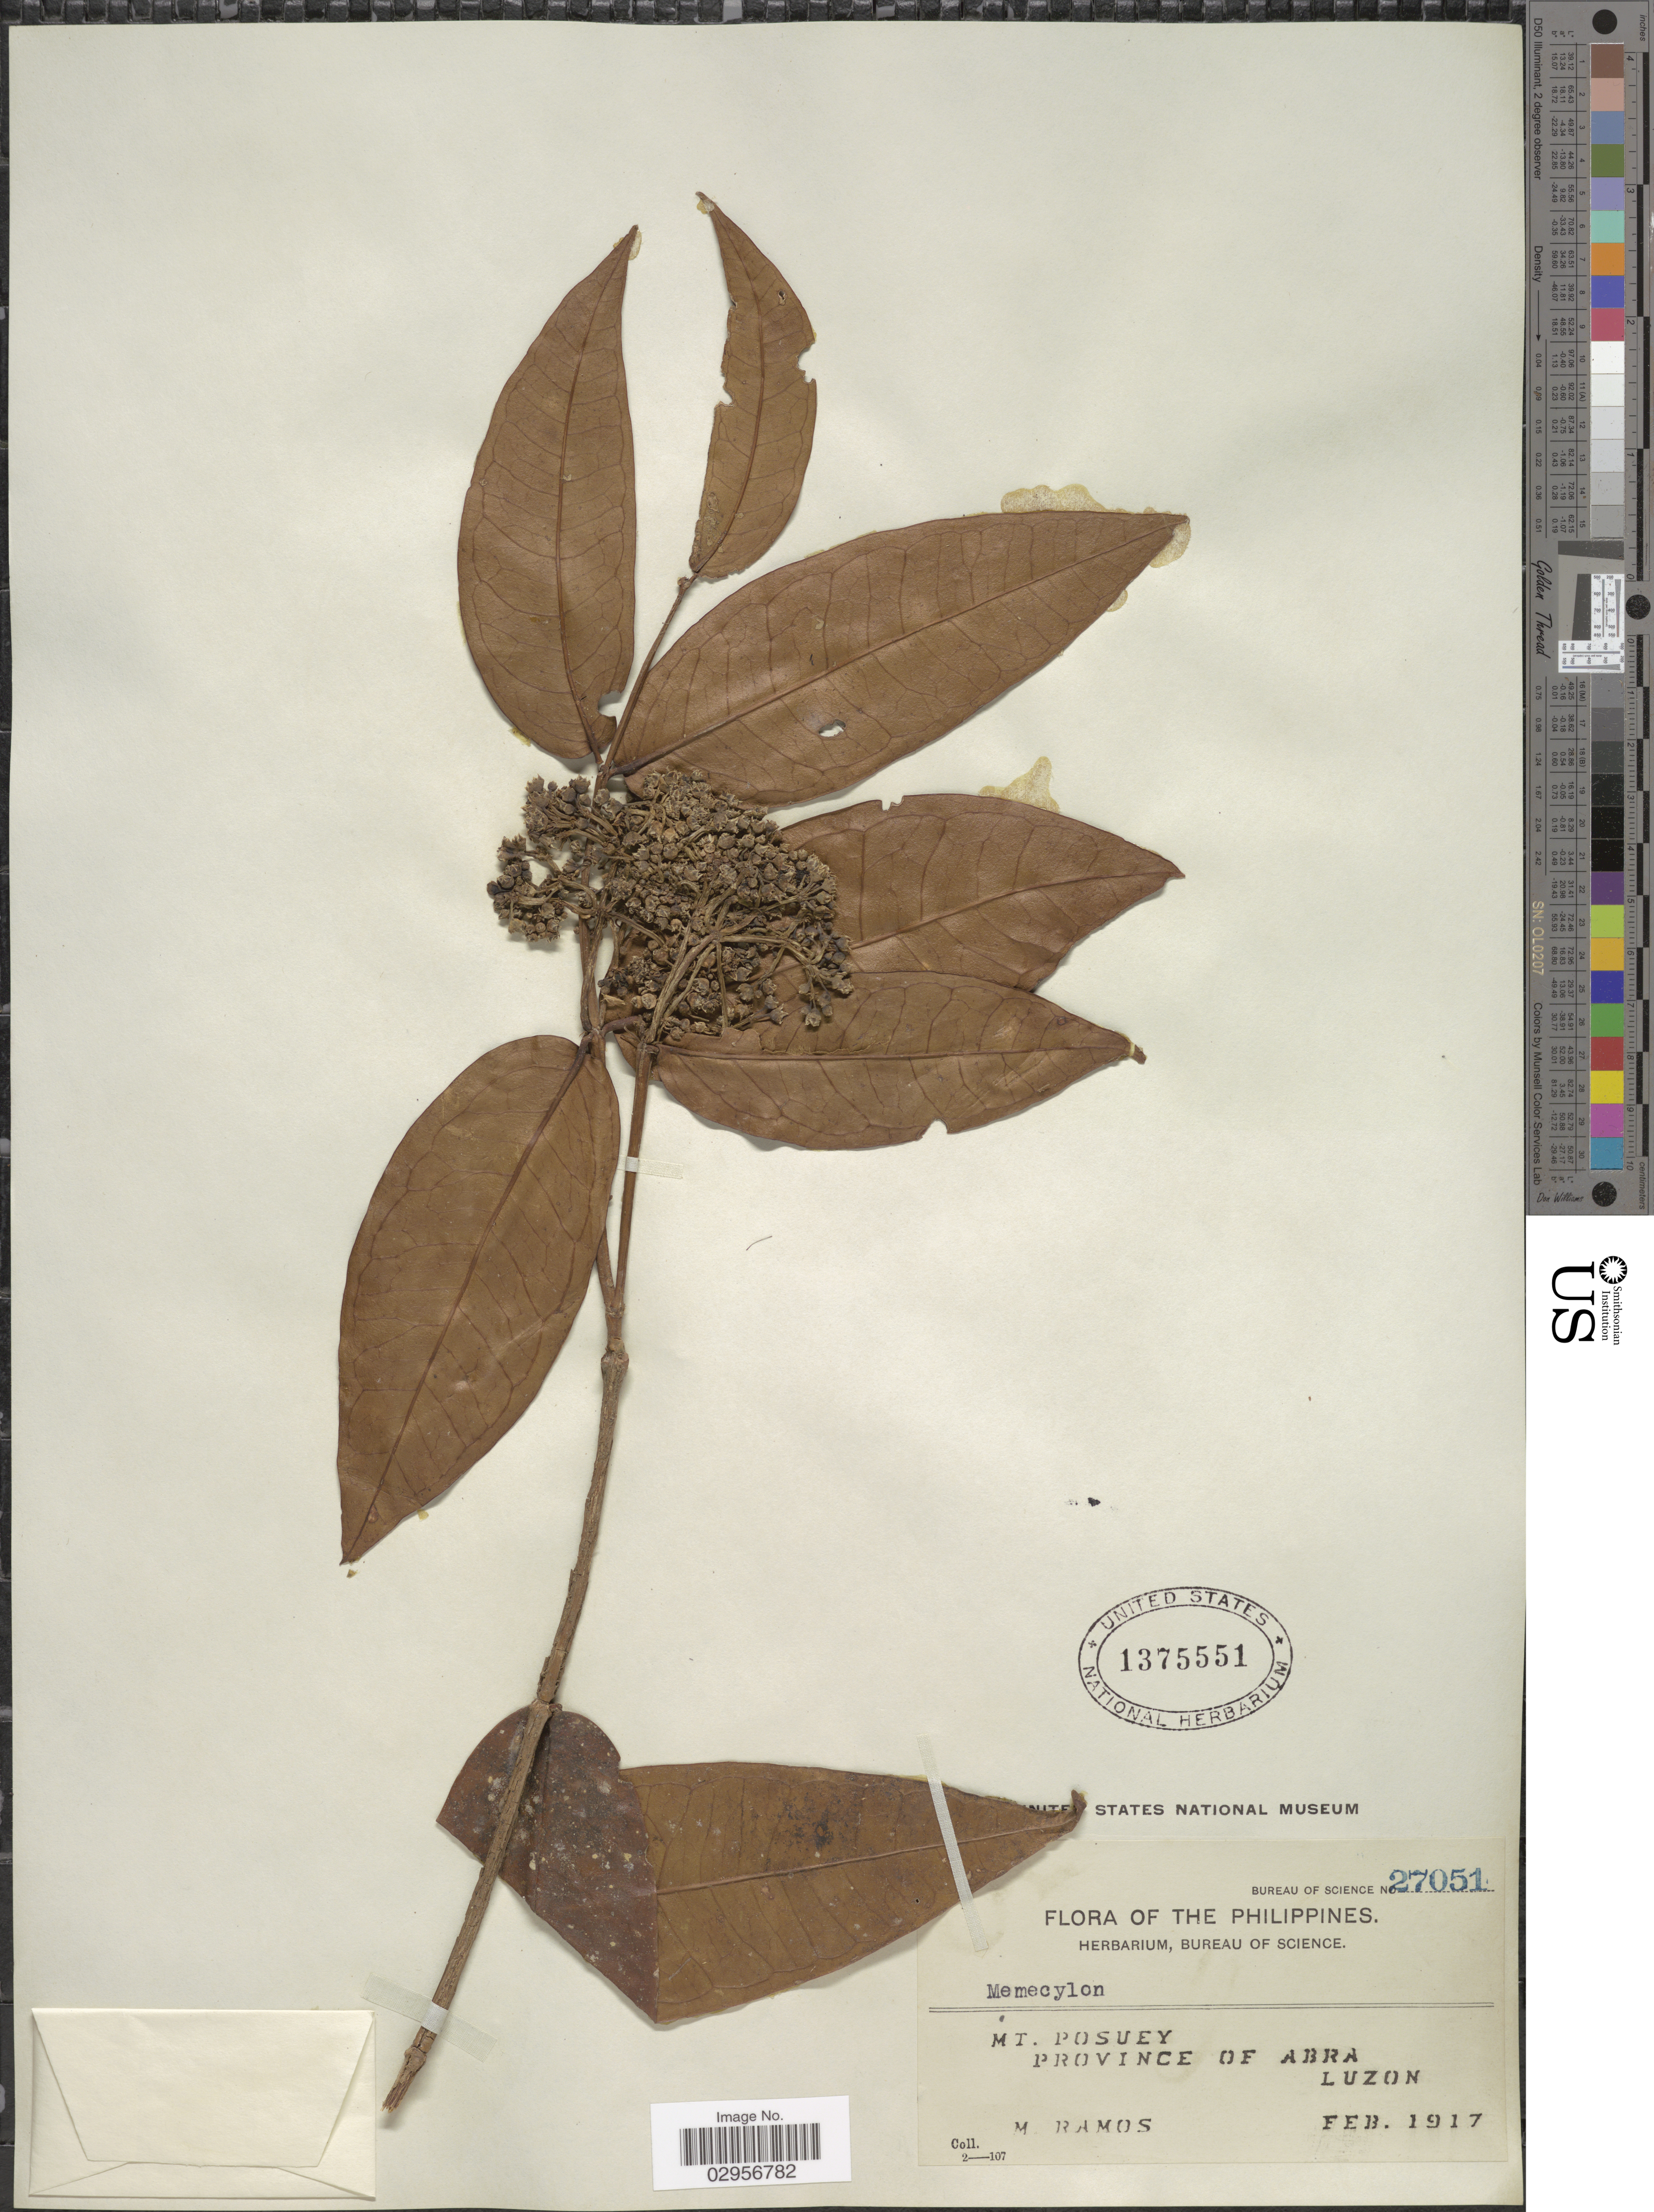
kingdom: Plantae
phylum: Tracheophyta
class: Magnoliopsida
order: Myrtales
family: Melastomataceae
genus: Memecylon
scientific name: Memecylon sp.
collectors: M. Ramos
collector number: Bureau of Science 27051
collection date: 1917-02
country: Philippines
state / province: Cordillera (Administrative Region)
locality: Mt. Posuey, Province of Abra, Luzon.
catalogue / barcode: US 1375551